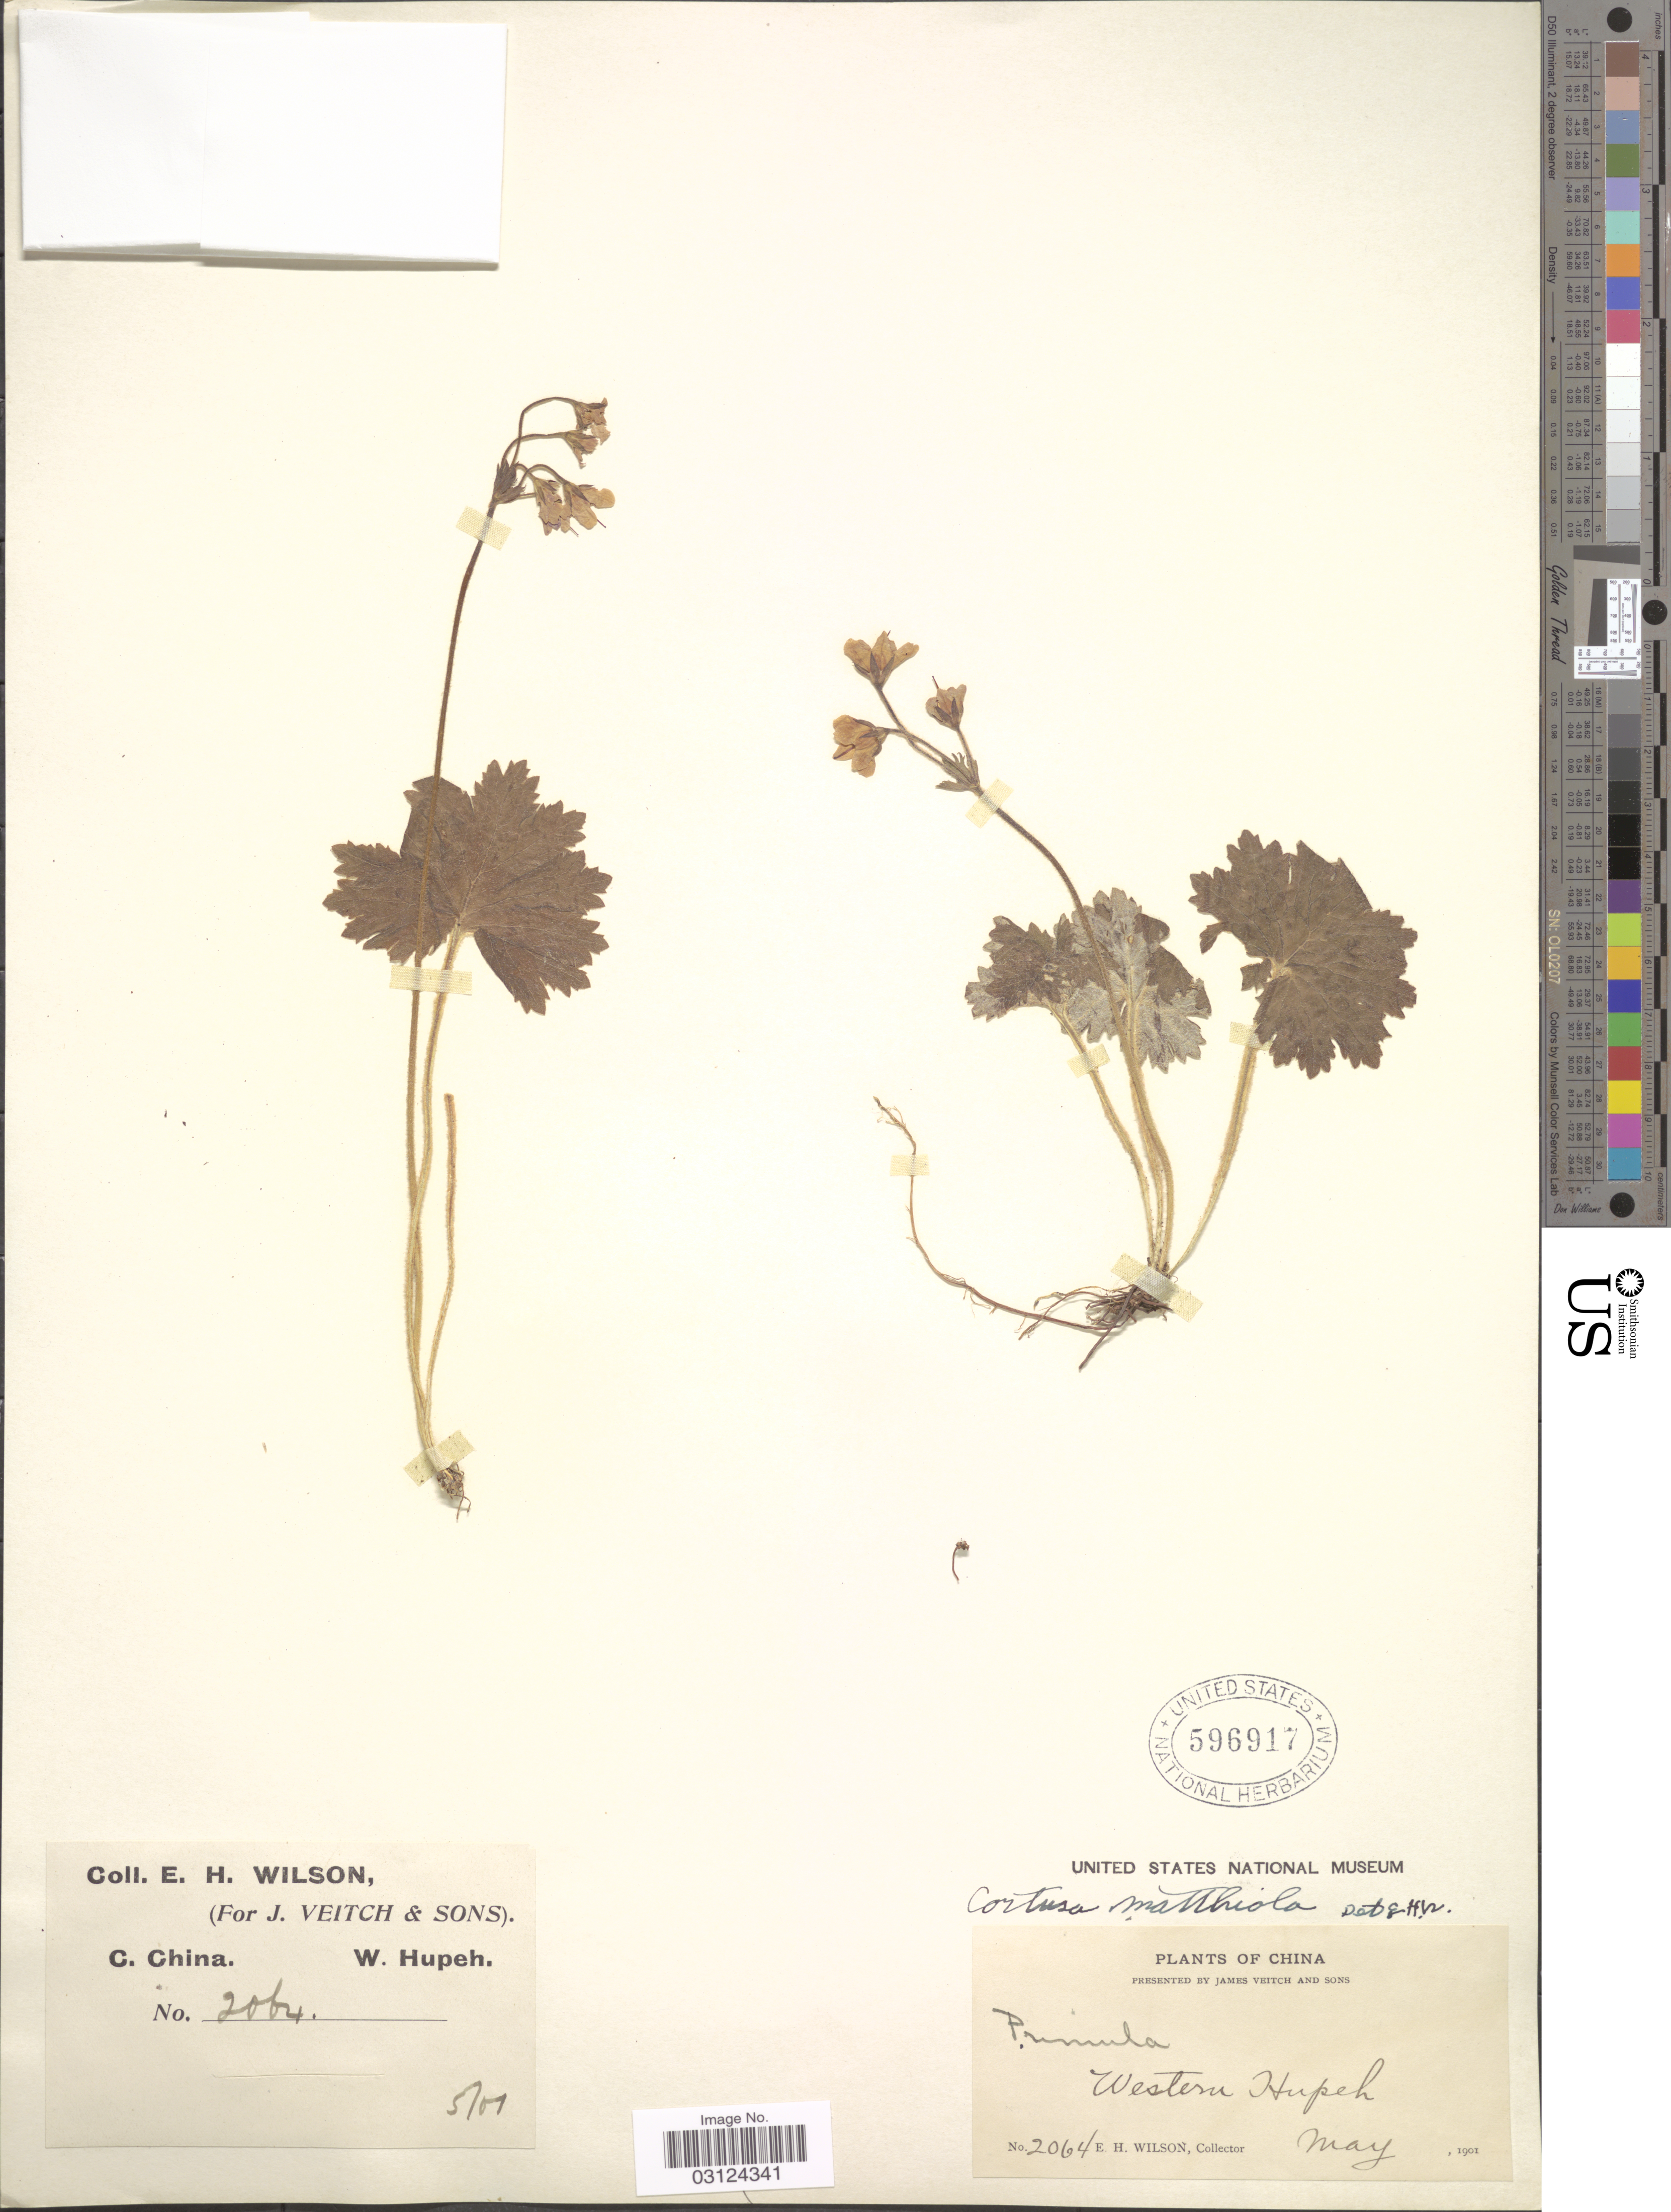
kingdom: Plantae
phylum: Tracheophyta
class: Magnoliopsida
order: Ericales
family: Primulaceae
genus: Cortusa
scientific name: Cortusa matthioli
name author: L.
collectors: E. Wilson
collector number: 2064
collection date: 1901-05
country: China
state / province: Hubei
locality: C. China, W. Hupeh.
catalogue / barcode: US 596917